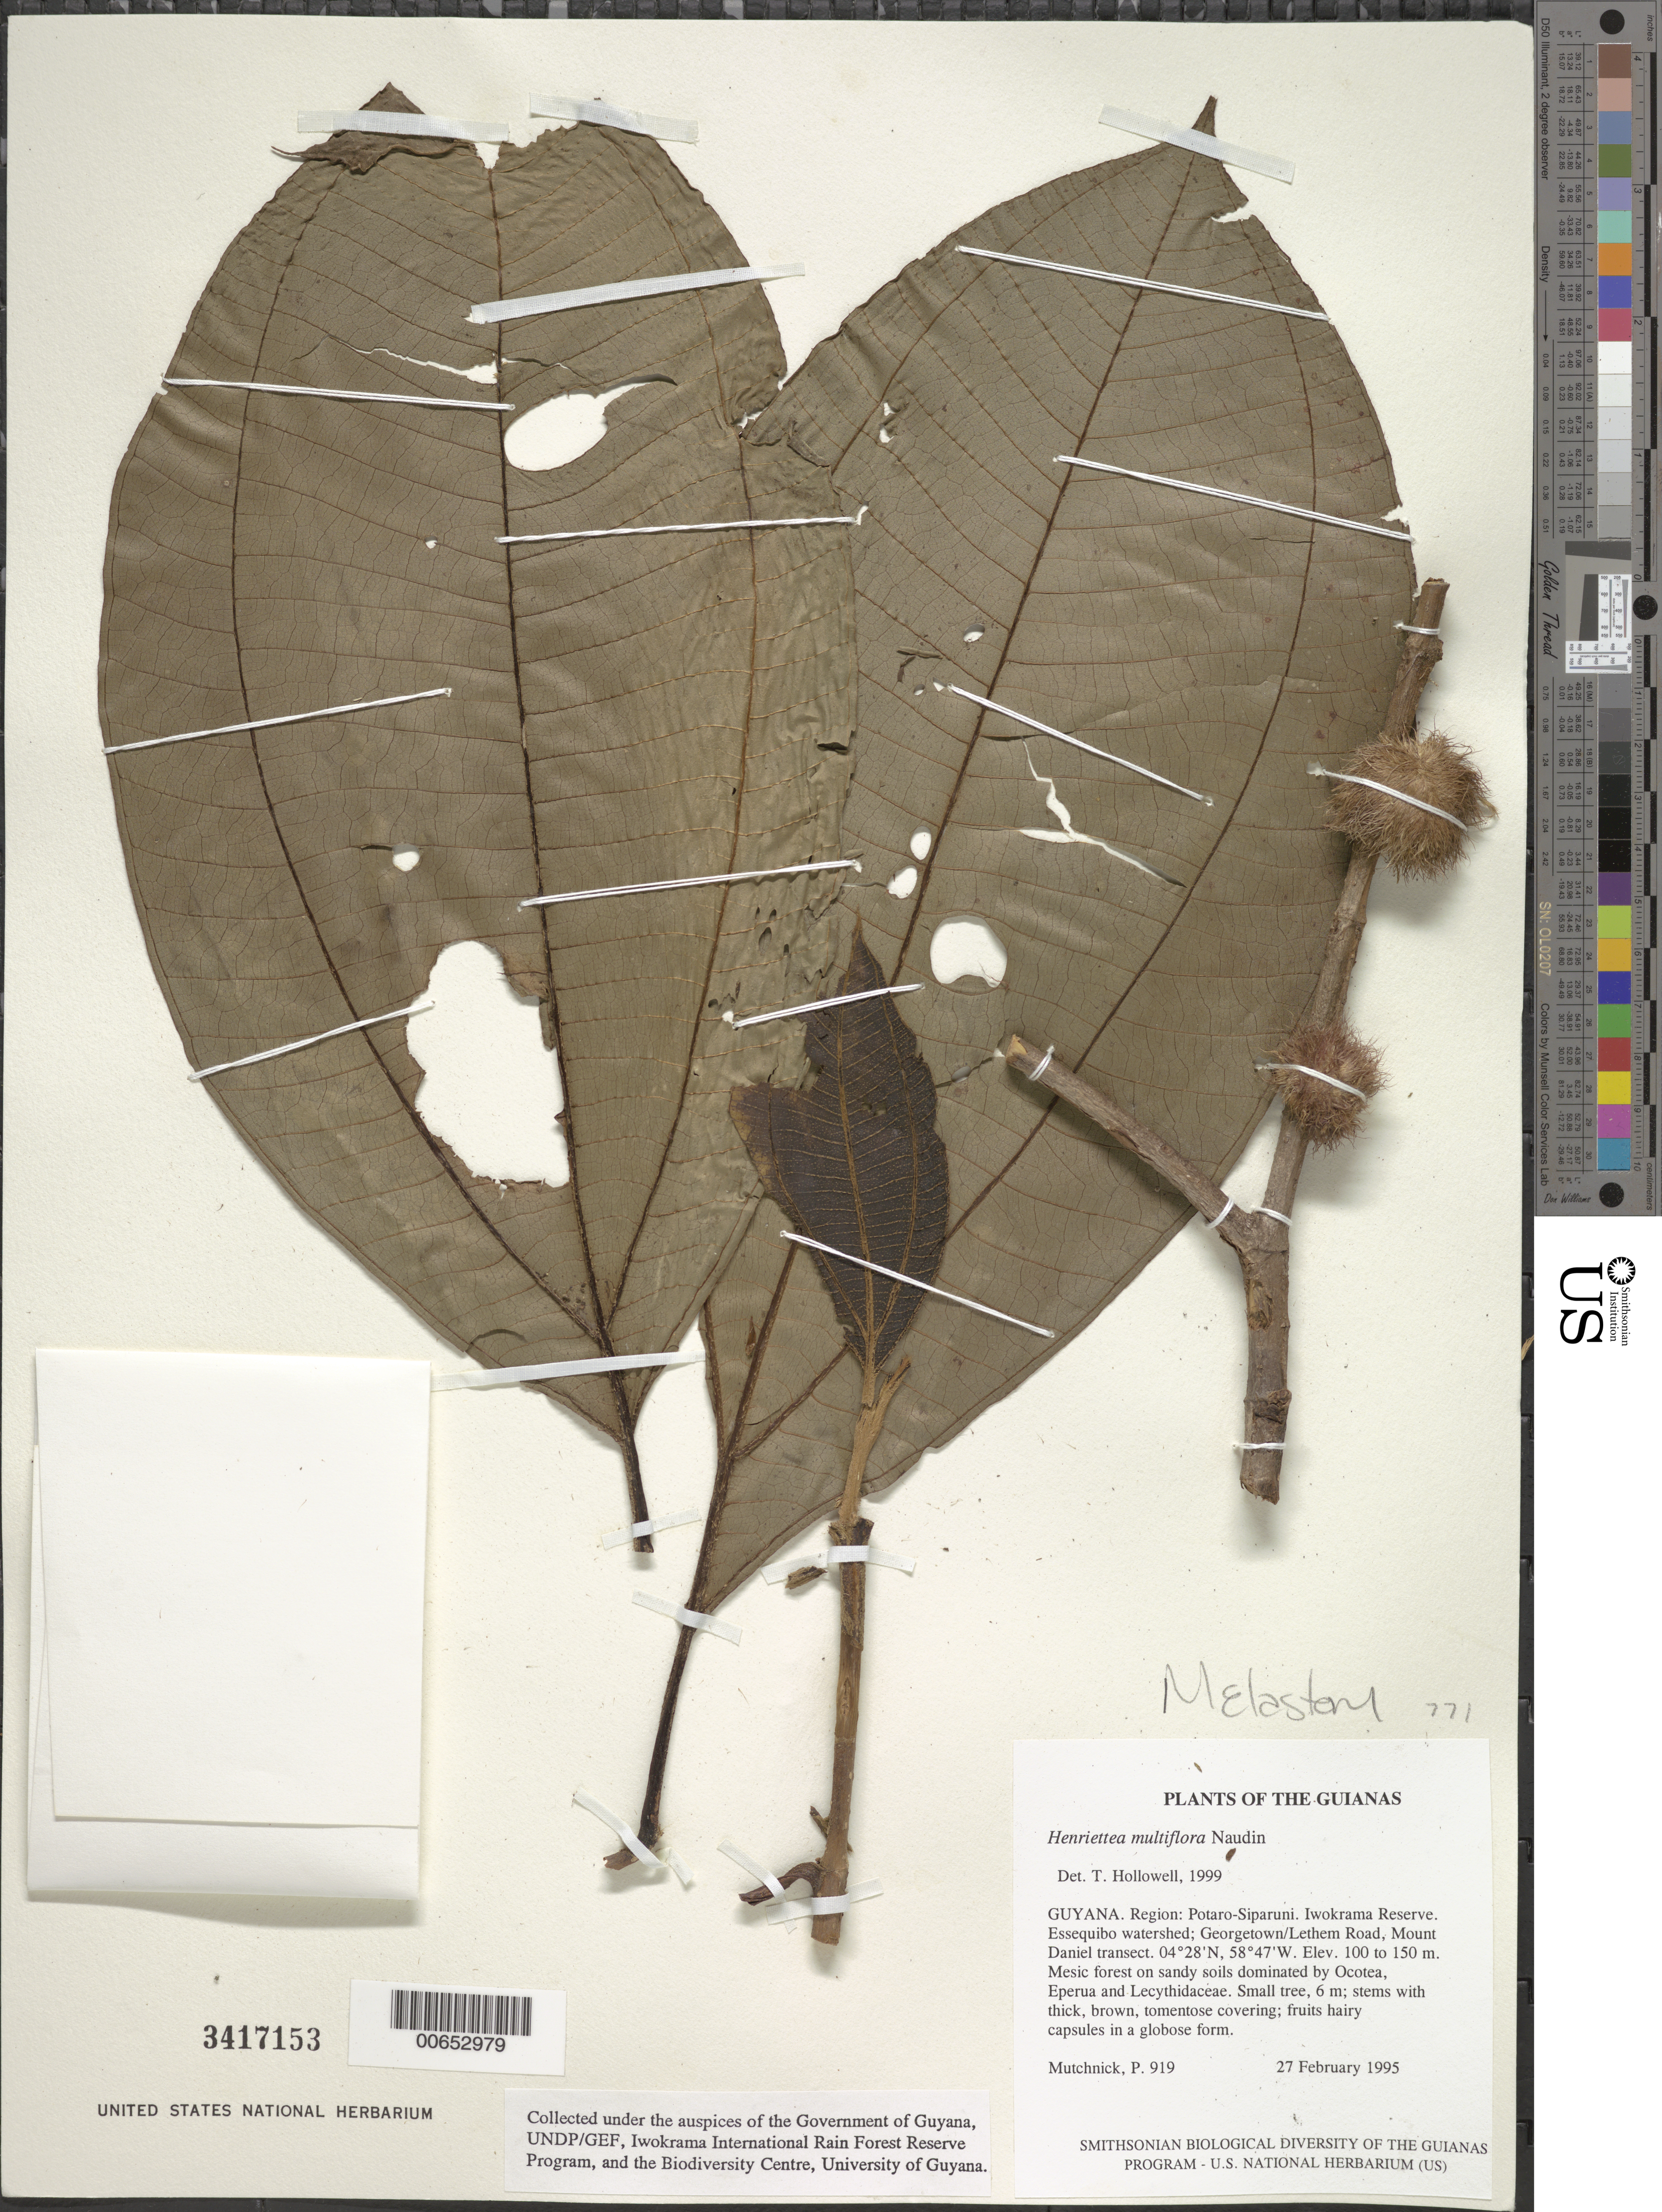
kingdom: Plantae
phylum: Tracheophyta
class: Magnoliopsida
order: Myrtales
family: Melastomataceae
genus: Henriettea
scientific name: Henriettea multiflora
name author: Naudin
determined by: Hollowell, T. H., (BOT), Smithsonian Institution - National Museum of Natural History (UNITED STATES)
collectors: P. Mutchnick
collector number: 919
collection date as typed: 27 February 1995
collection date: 1995-02-27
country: Guyana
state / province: Potaro-Siparuni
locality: Iwokrama Reserve. Essequibo watershed; Georgetown/Lethem Road, Mount Daniel transect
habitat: Mesic forest on sandy soils dominated by Ocotea, Eperua and Lecythidaceae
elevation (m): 100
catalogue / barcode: US 3417153